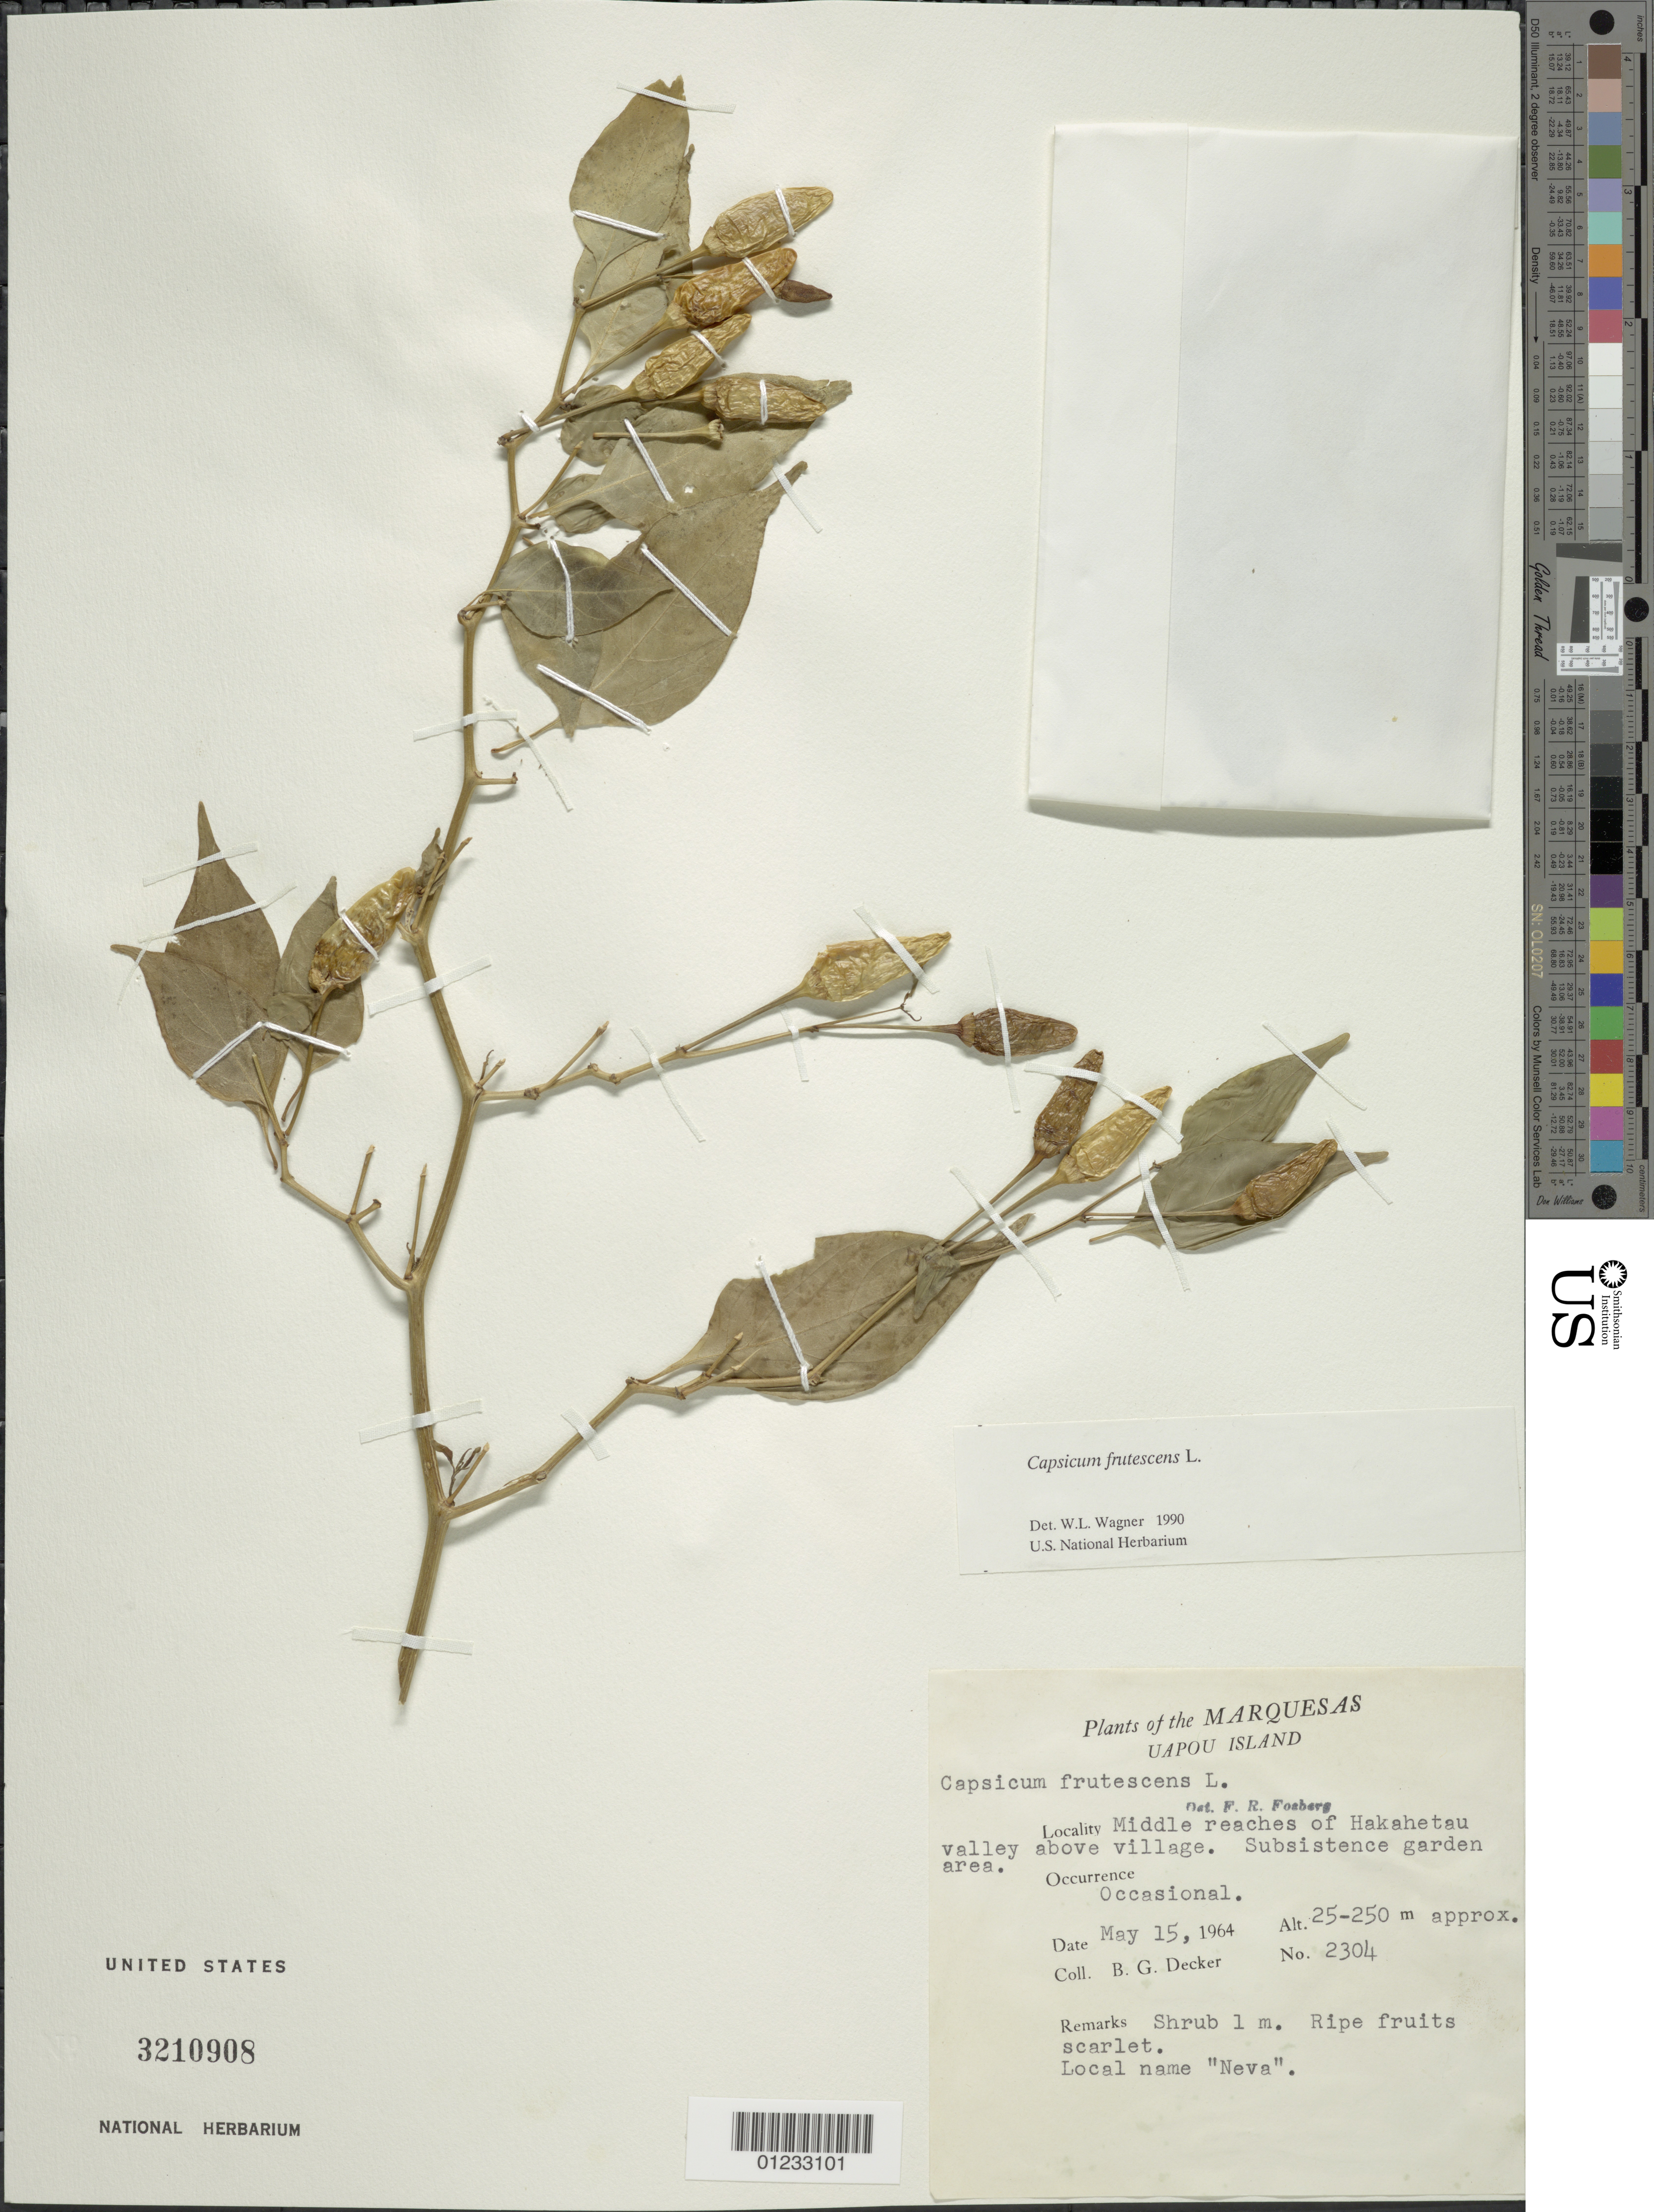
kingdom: Plantae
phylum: Tracheophyta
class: Magnoliopsida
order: Solanales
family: Solanaceae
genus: Capsicum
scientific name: Capsicum frutescens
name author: L.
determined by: Wagner, W. L., (BOT), Smithsonian Institution - National Museum of Natural History (UNITED STATES)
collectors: B. G. Decker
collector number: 2304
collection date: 1964-05-15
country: French Polynesia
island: Ua Pou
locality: middle reaches of Hakahetau Valley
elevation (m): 25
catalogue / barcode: US 3210908